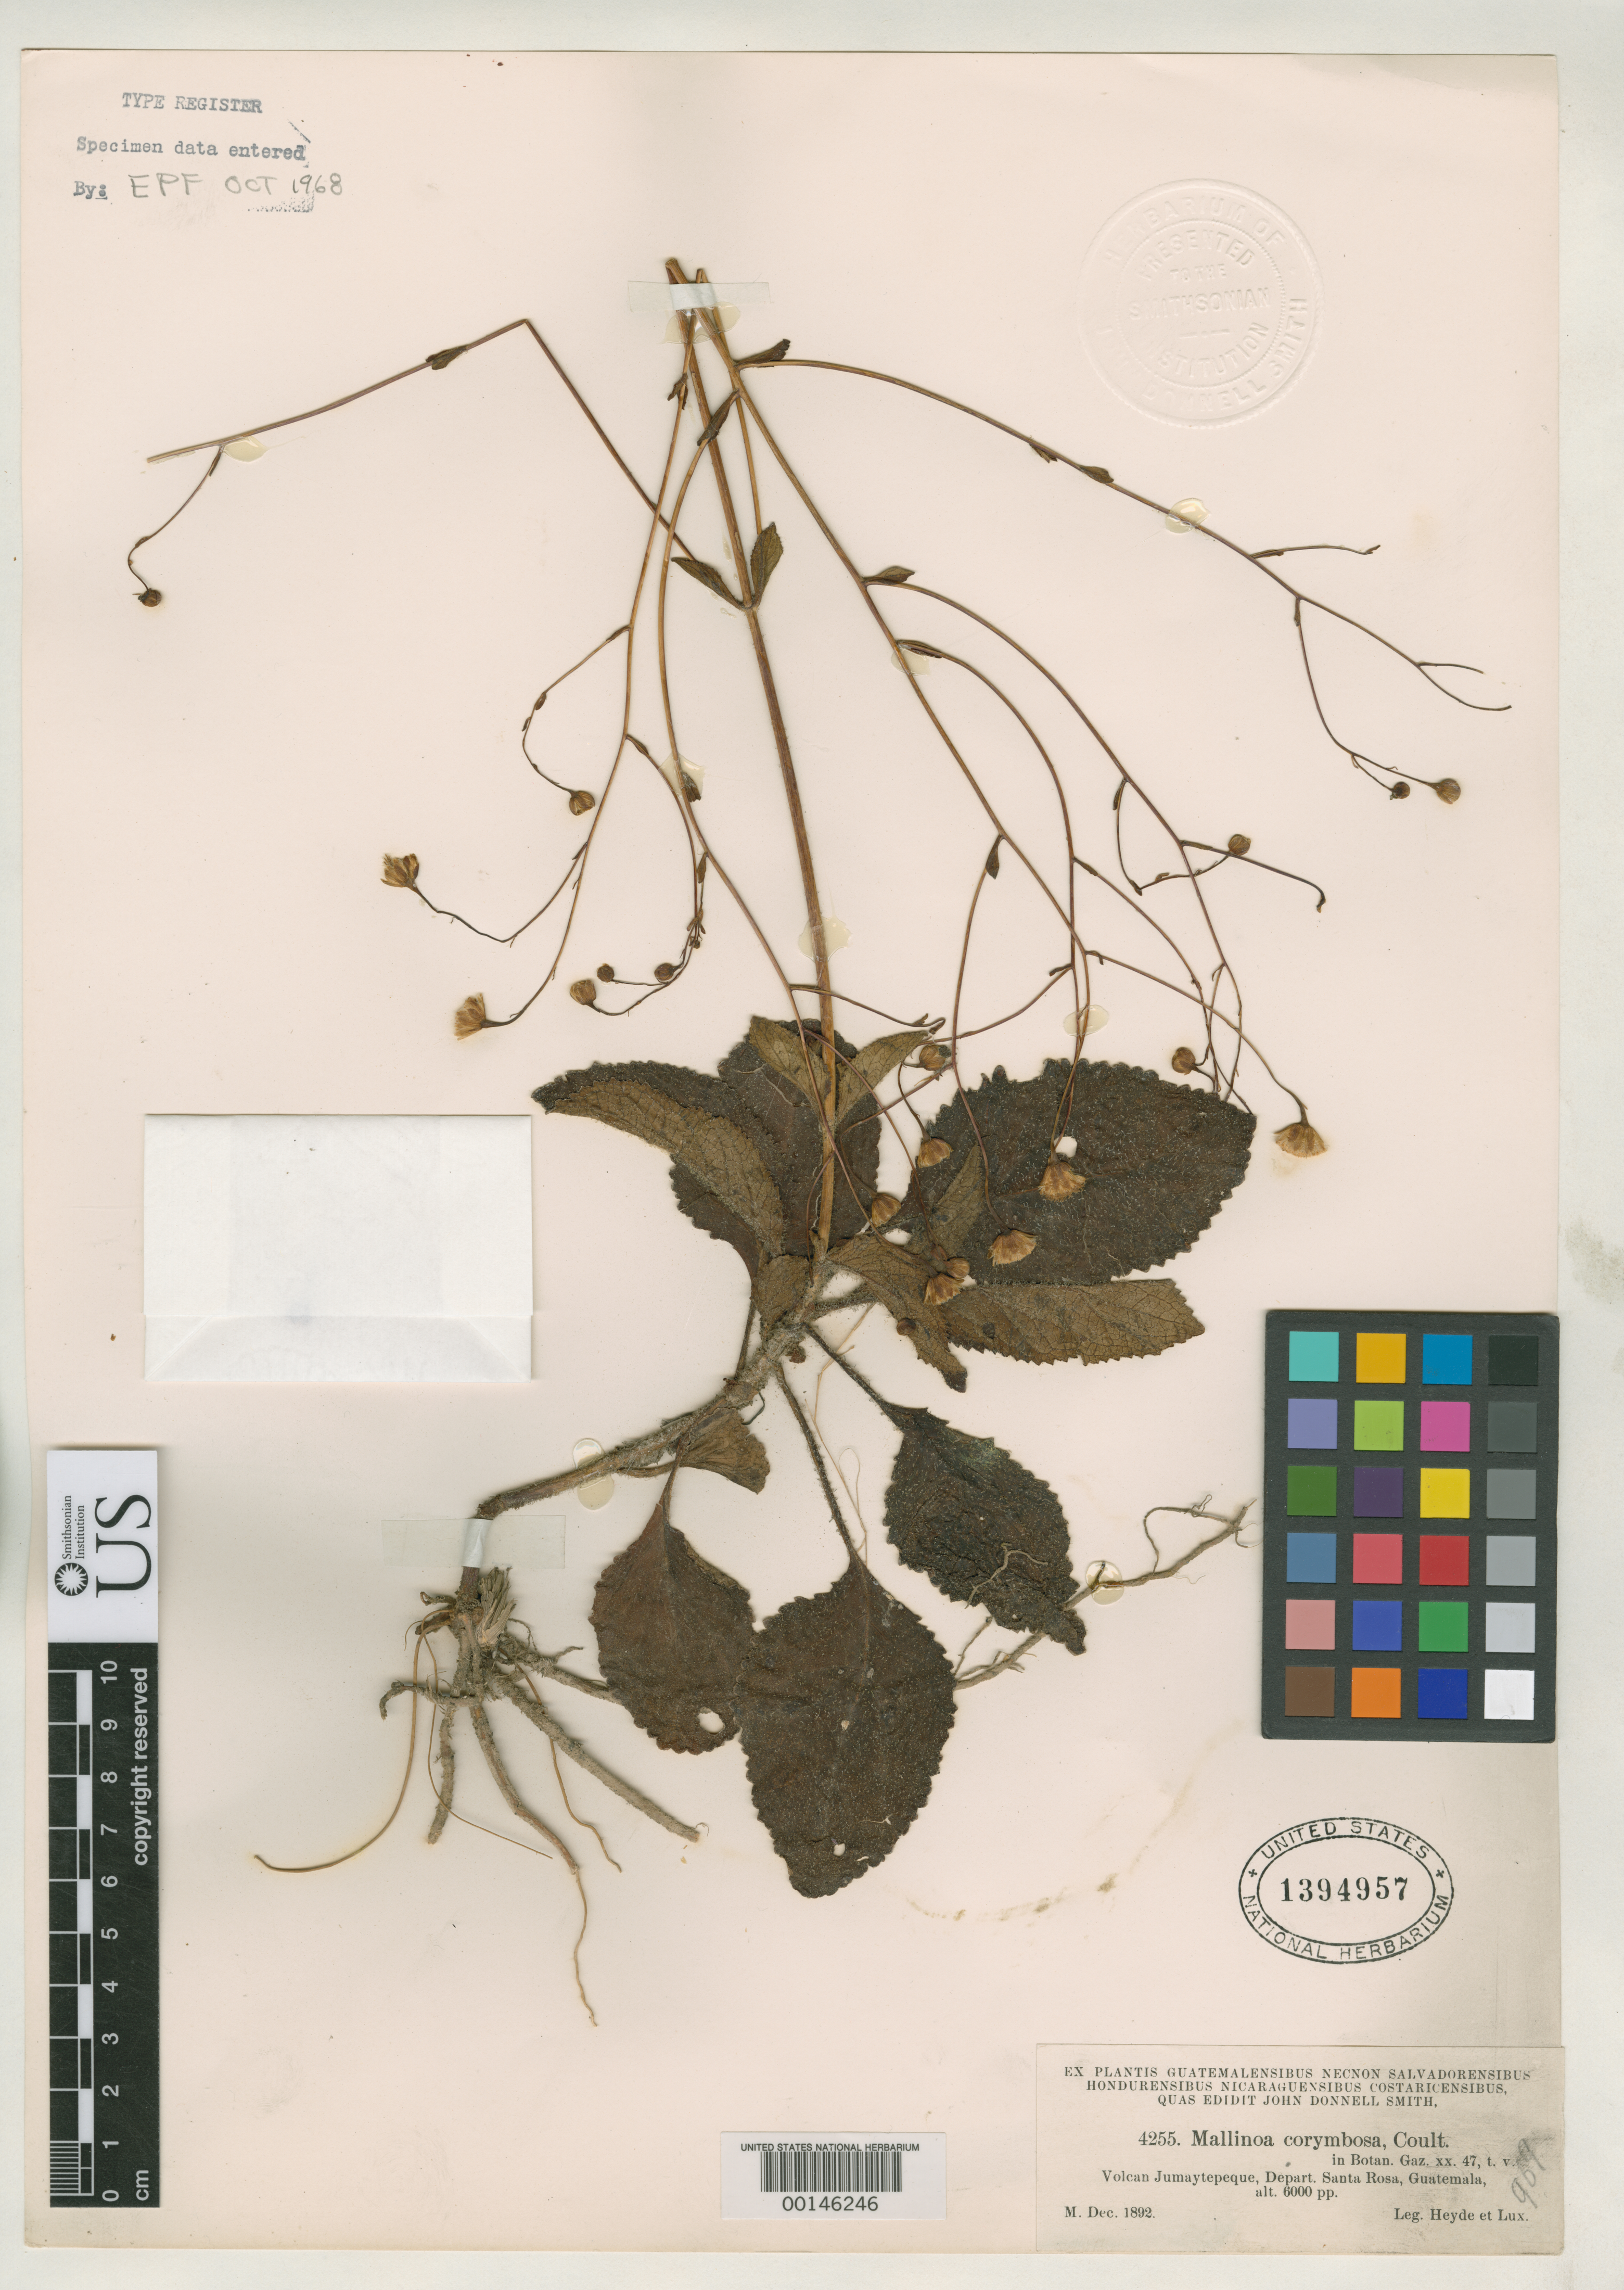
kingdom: Plantae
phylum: Tracheophyta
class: Magnoliopsida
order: Asterales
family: Asteraceae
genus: Mallinoa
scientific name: Mallinoa corymobosa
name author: J.M. Coult.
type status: Isotype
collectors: E. T. Heyde & E. Lux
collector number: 4255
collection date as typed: Dec 1892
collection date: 1892-12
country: Guatemala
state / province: Santa Rosa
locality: Volcan Jumaytepeque.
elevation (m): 1829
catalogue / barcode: US 1394957